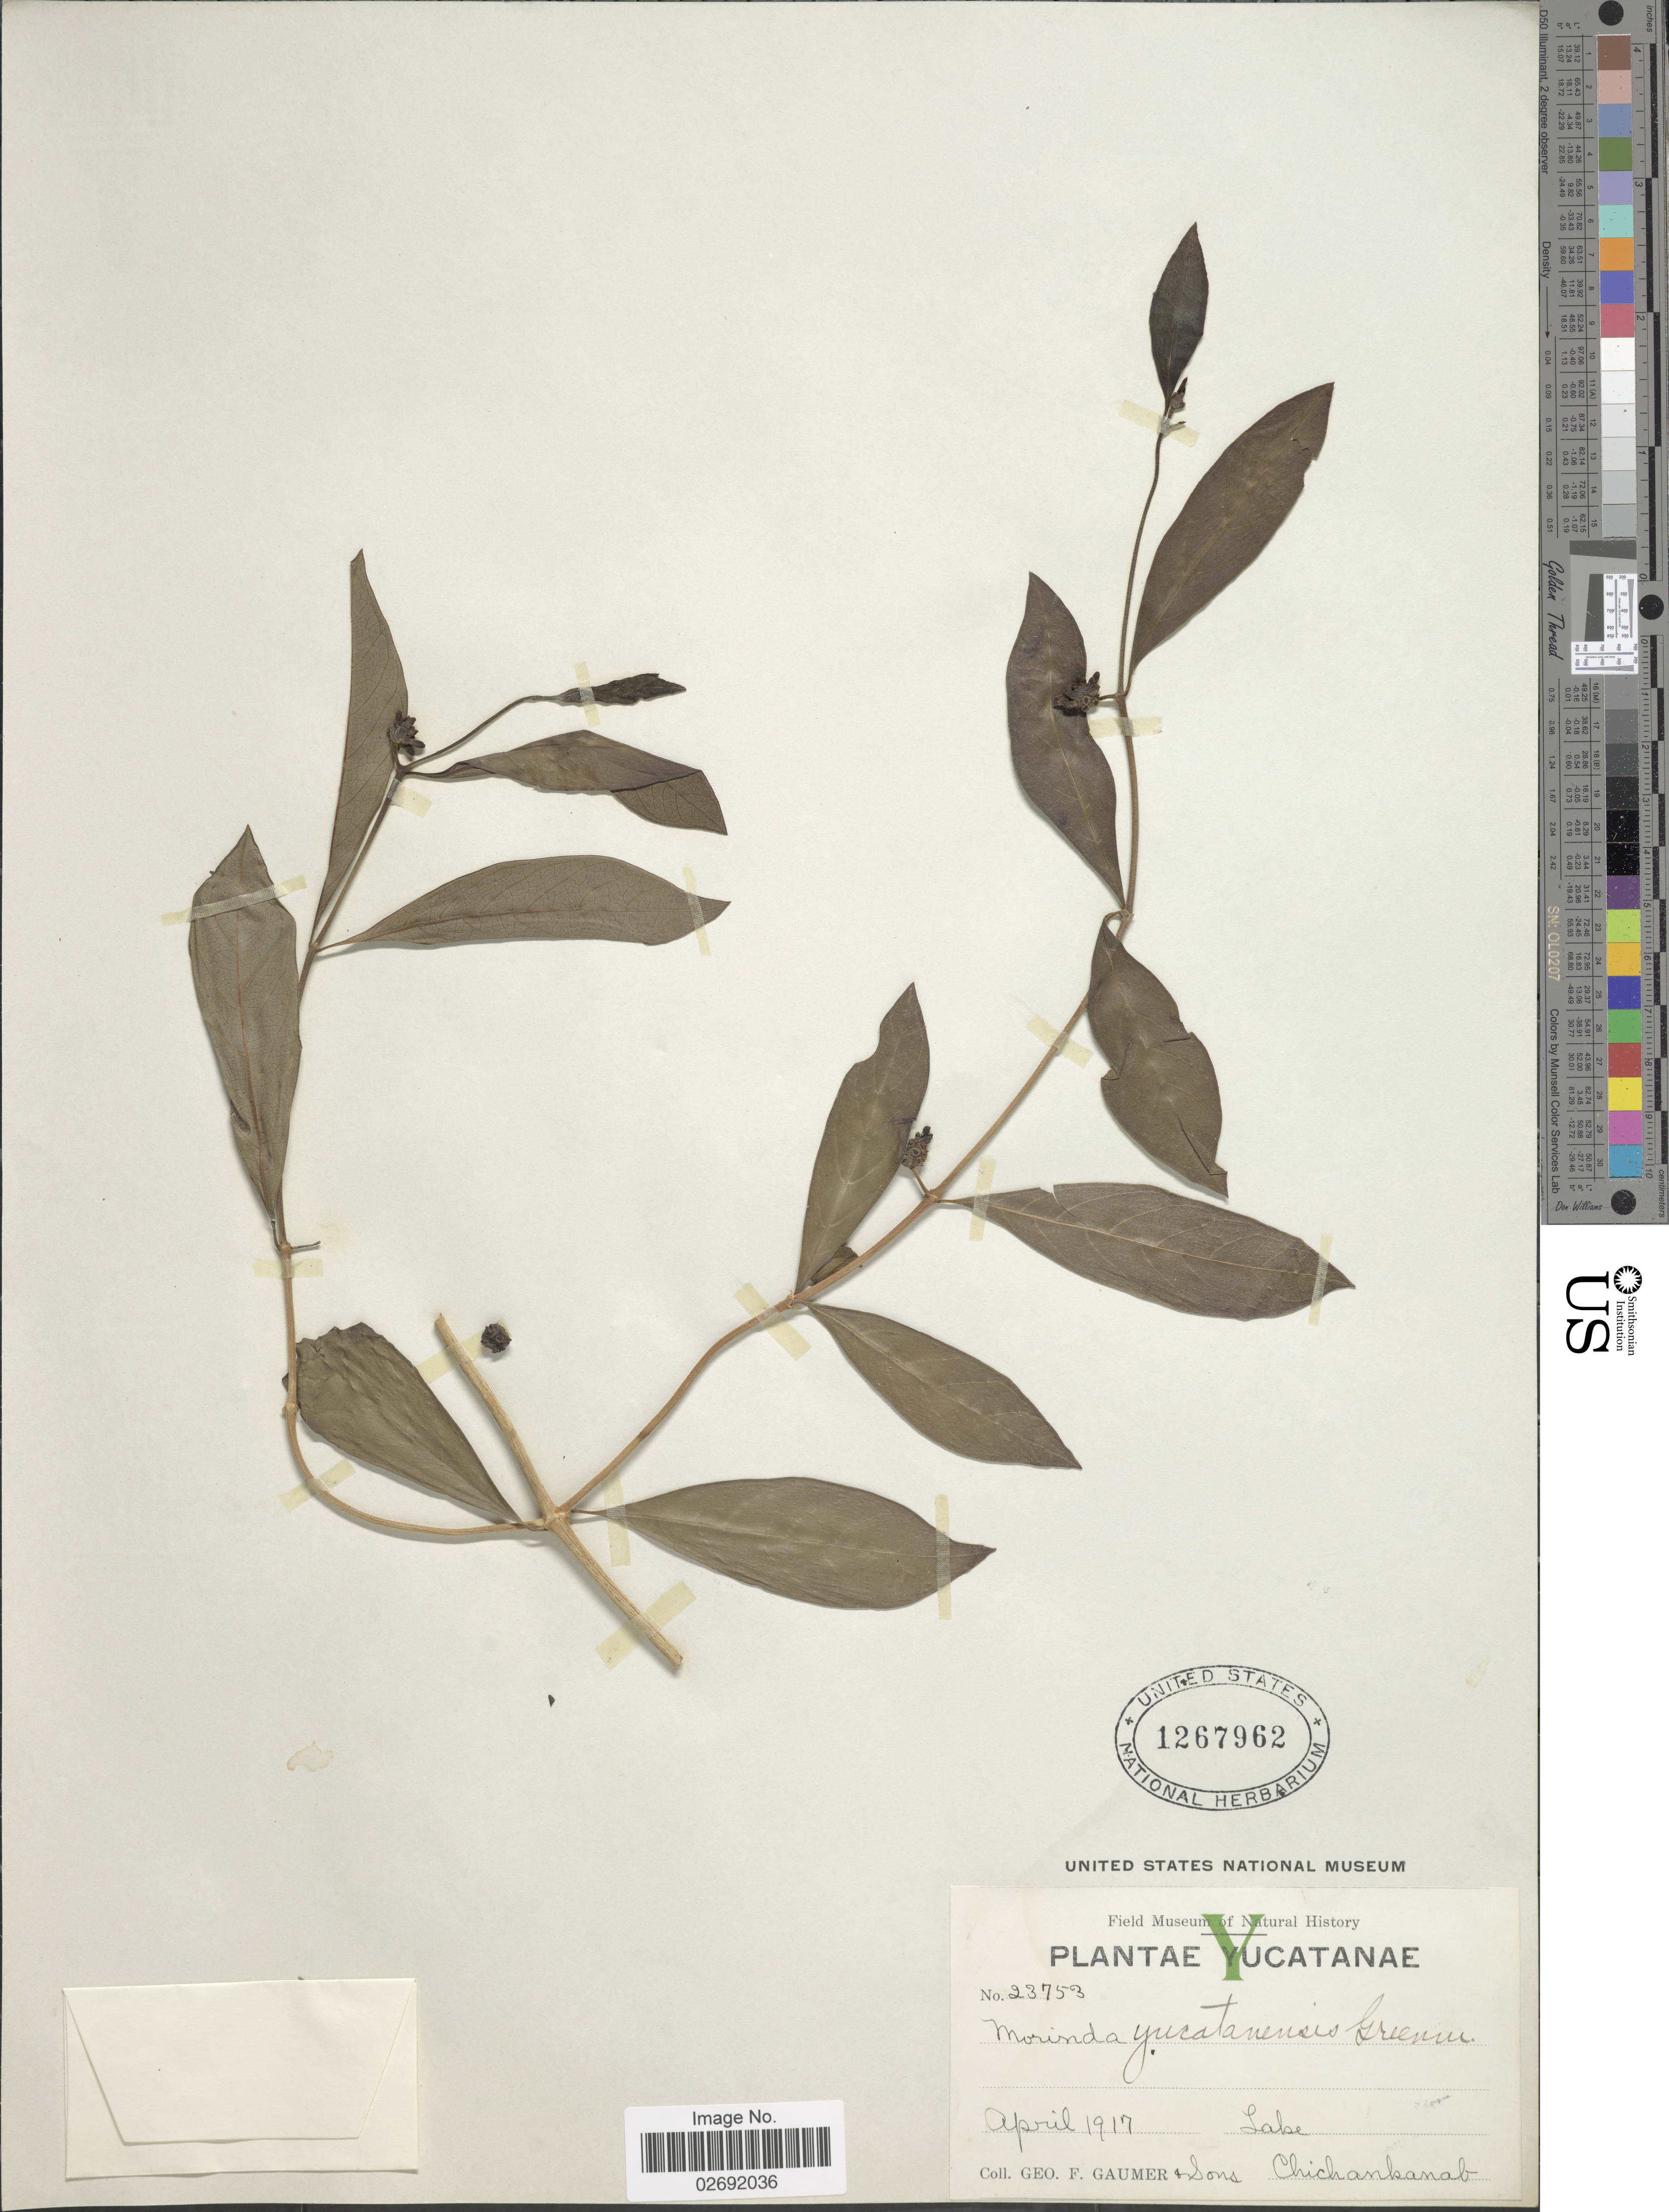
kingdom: Plantae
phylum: Tracheophyta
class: Magnoliopsida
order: Gentianales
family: Rubiaceae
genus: Morinda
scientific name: Morinda yucatanensis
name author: Greenm.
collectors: G. F. Gaumer & et al.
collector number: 23753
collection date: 1917-04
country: Mexico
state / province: Yucatán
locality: Lake Chichankanab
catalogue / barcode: US 1267962